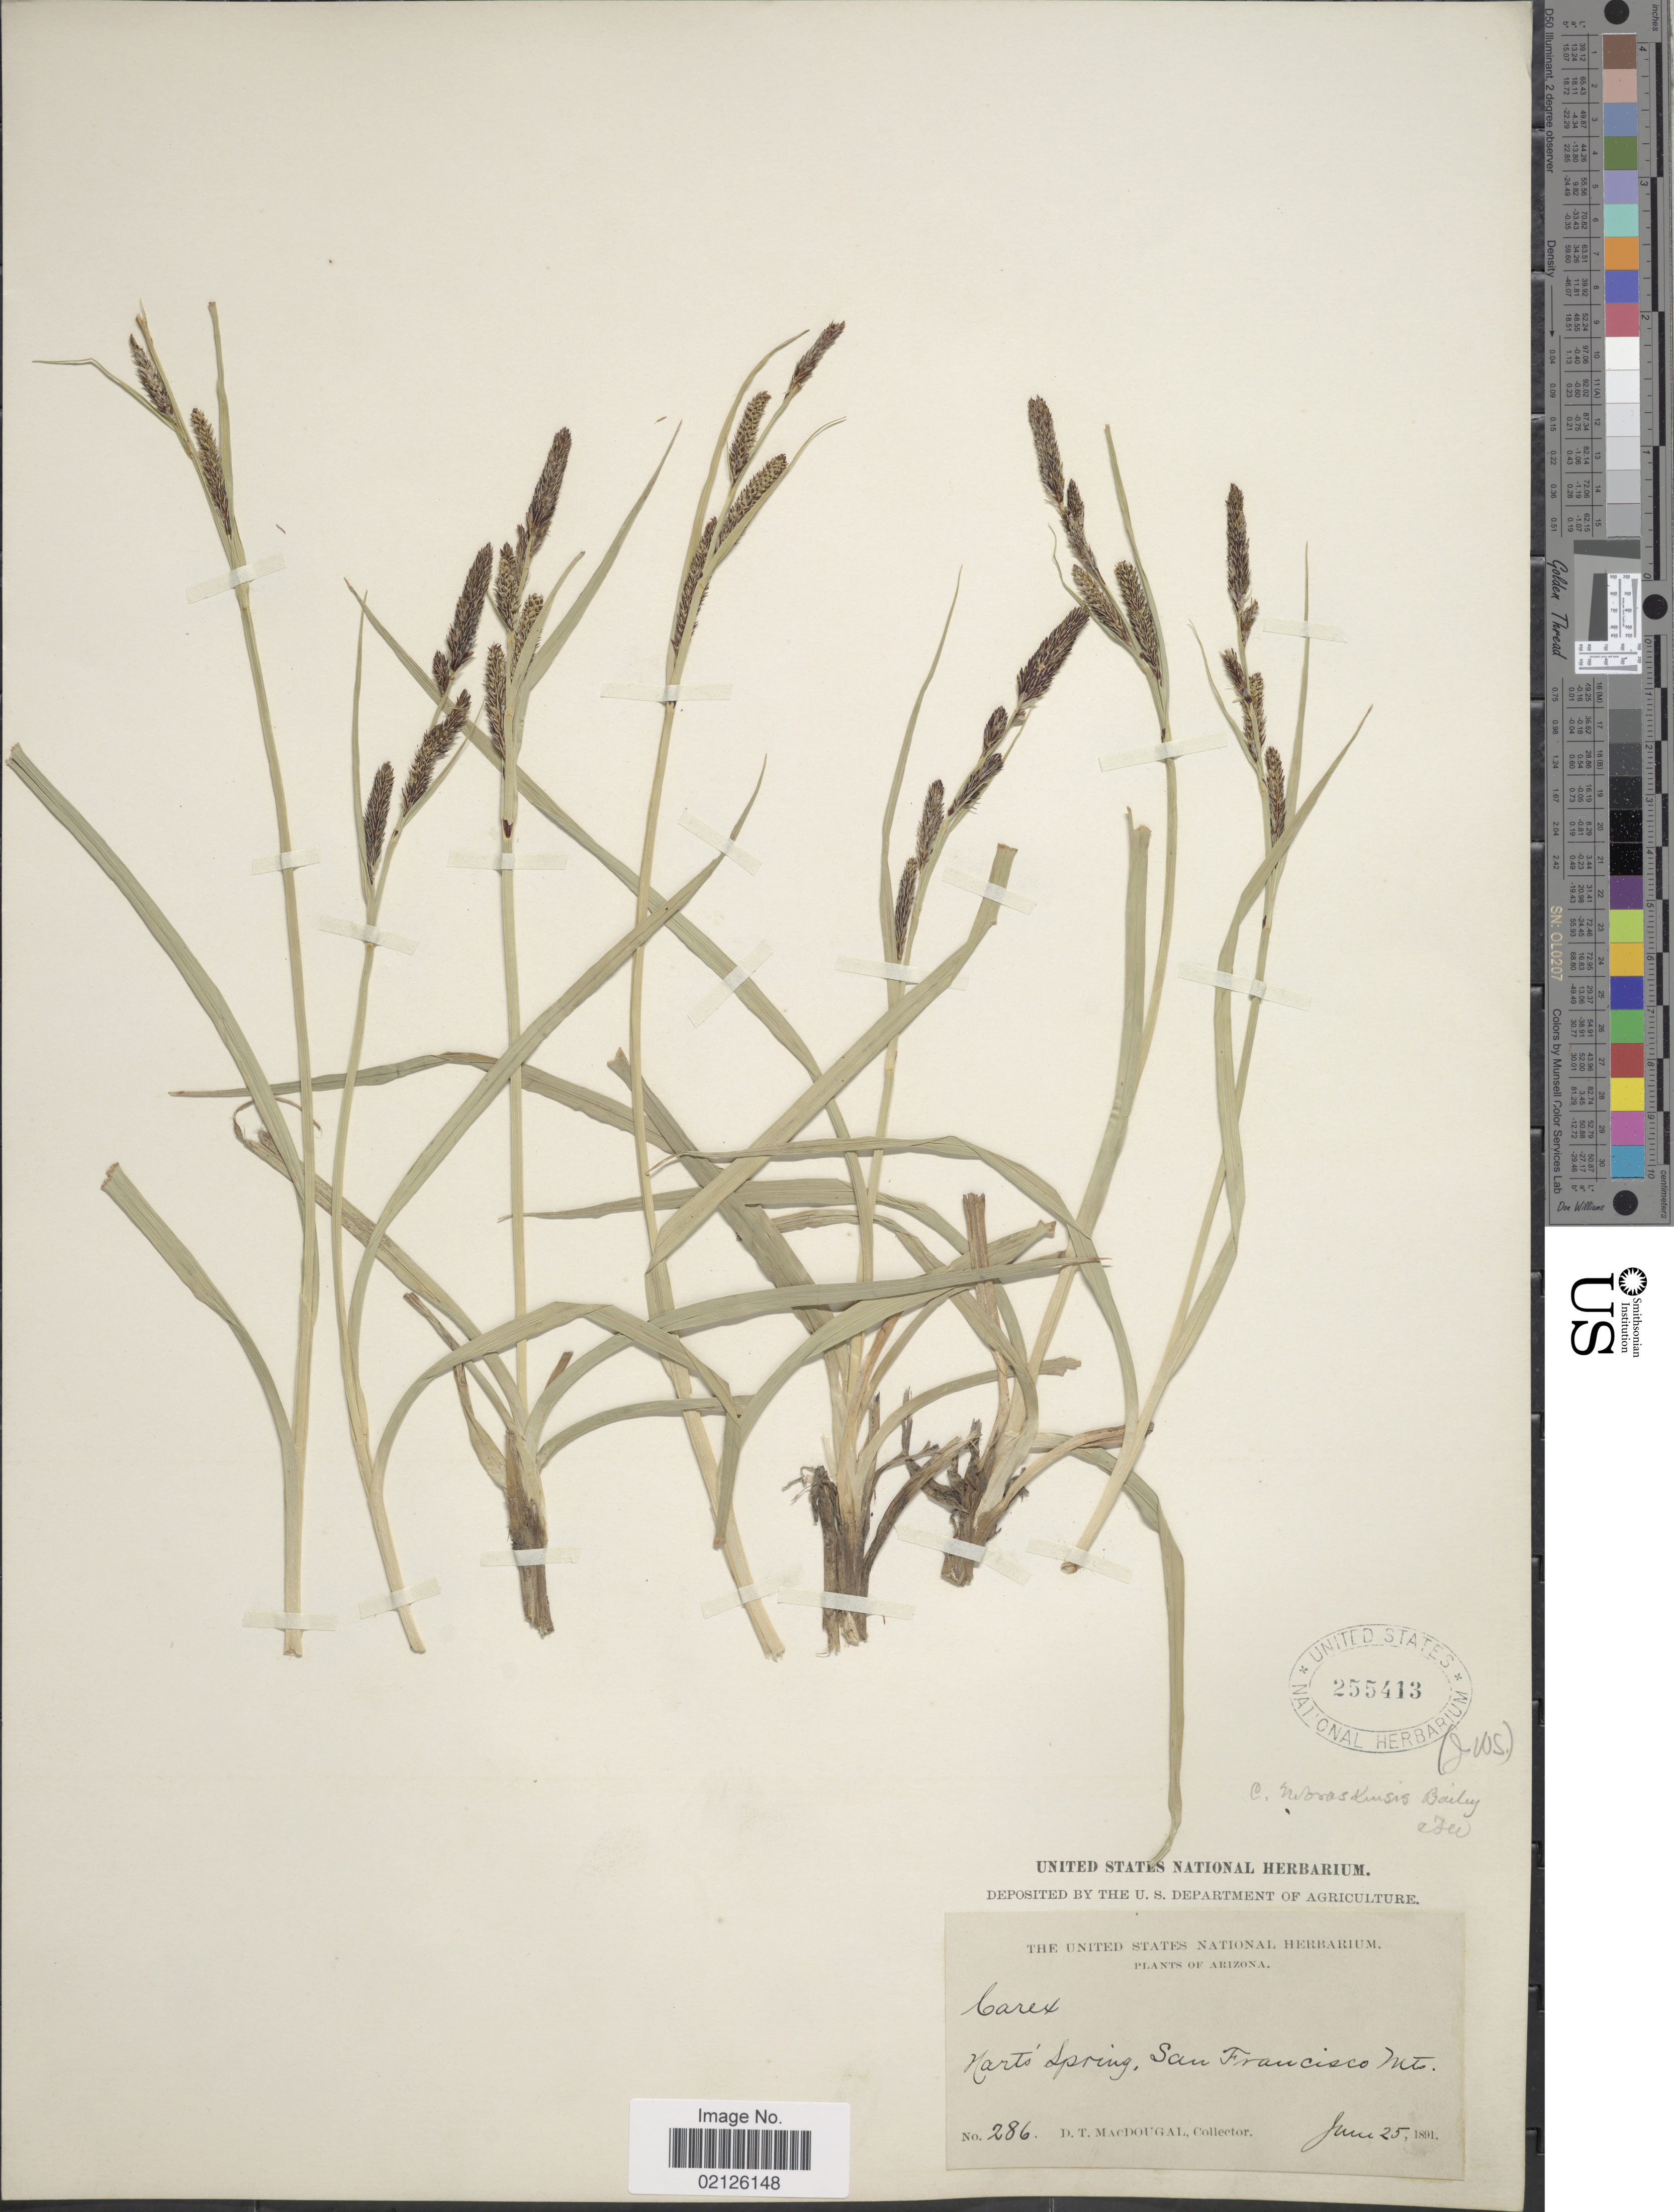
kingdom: Plantae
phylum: Tracheophyta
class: Liliopsida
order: Poales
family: Cyperaceae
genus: Carex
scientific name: Carex nebrascensis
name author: Dewey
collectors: D. T. MacDougal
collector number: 286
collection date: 1891-06-25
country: United States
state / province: Arizona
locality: Hart's Spring, San Francisco Mts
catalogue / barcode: US 255413